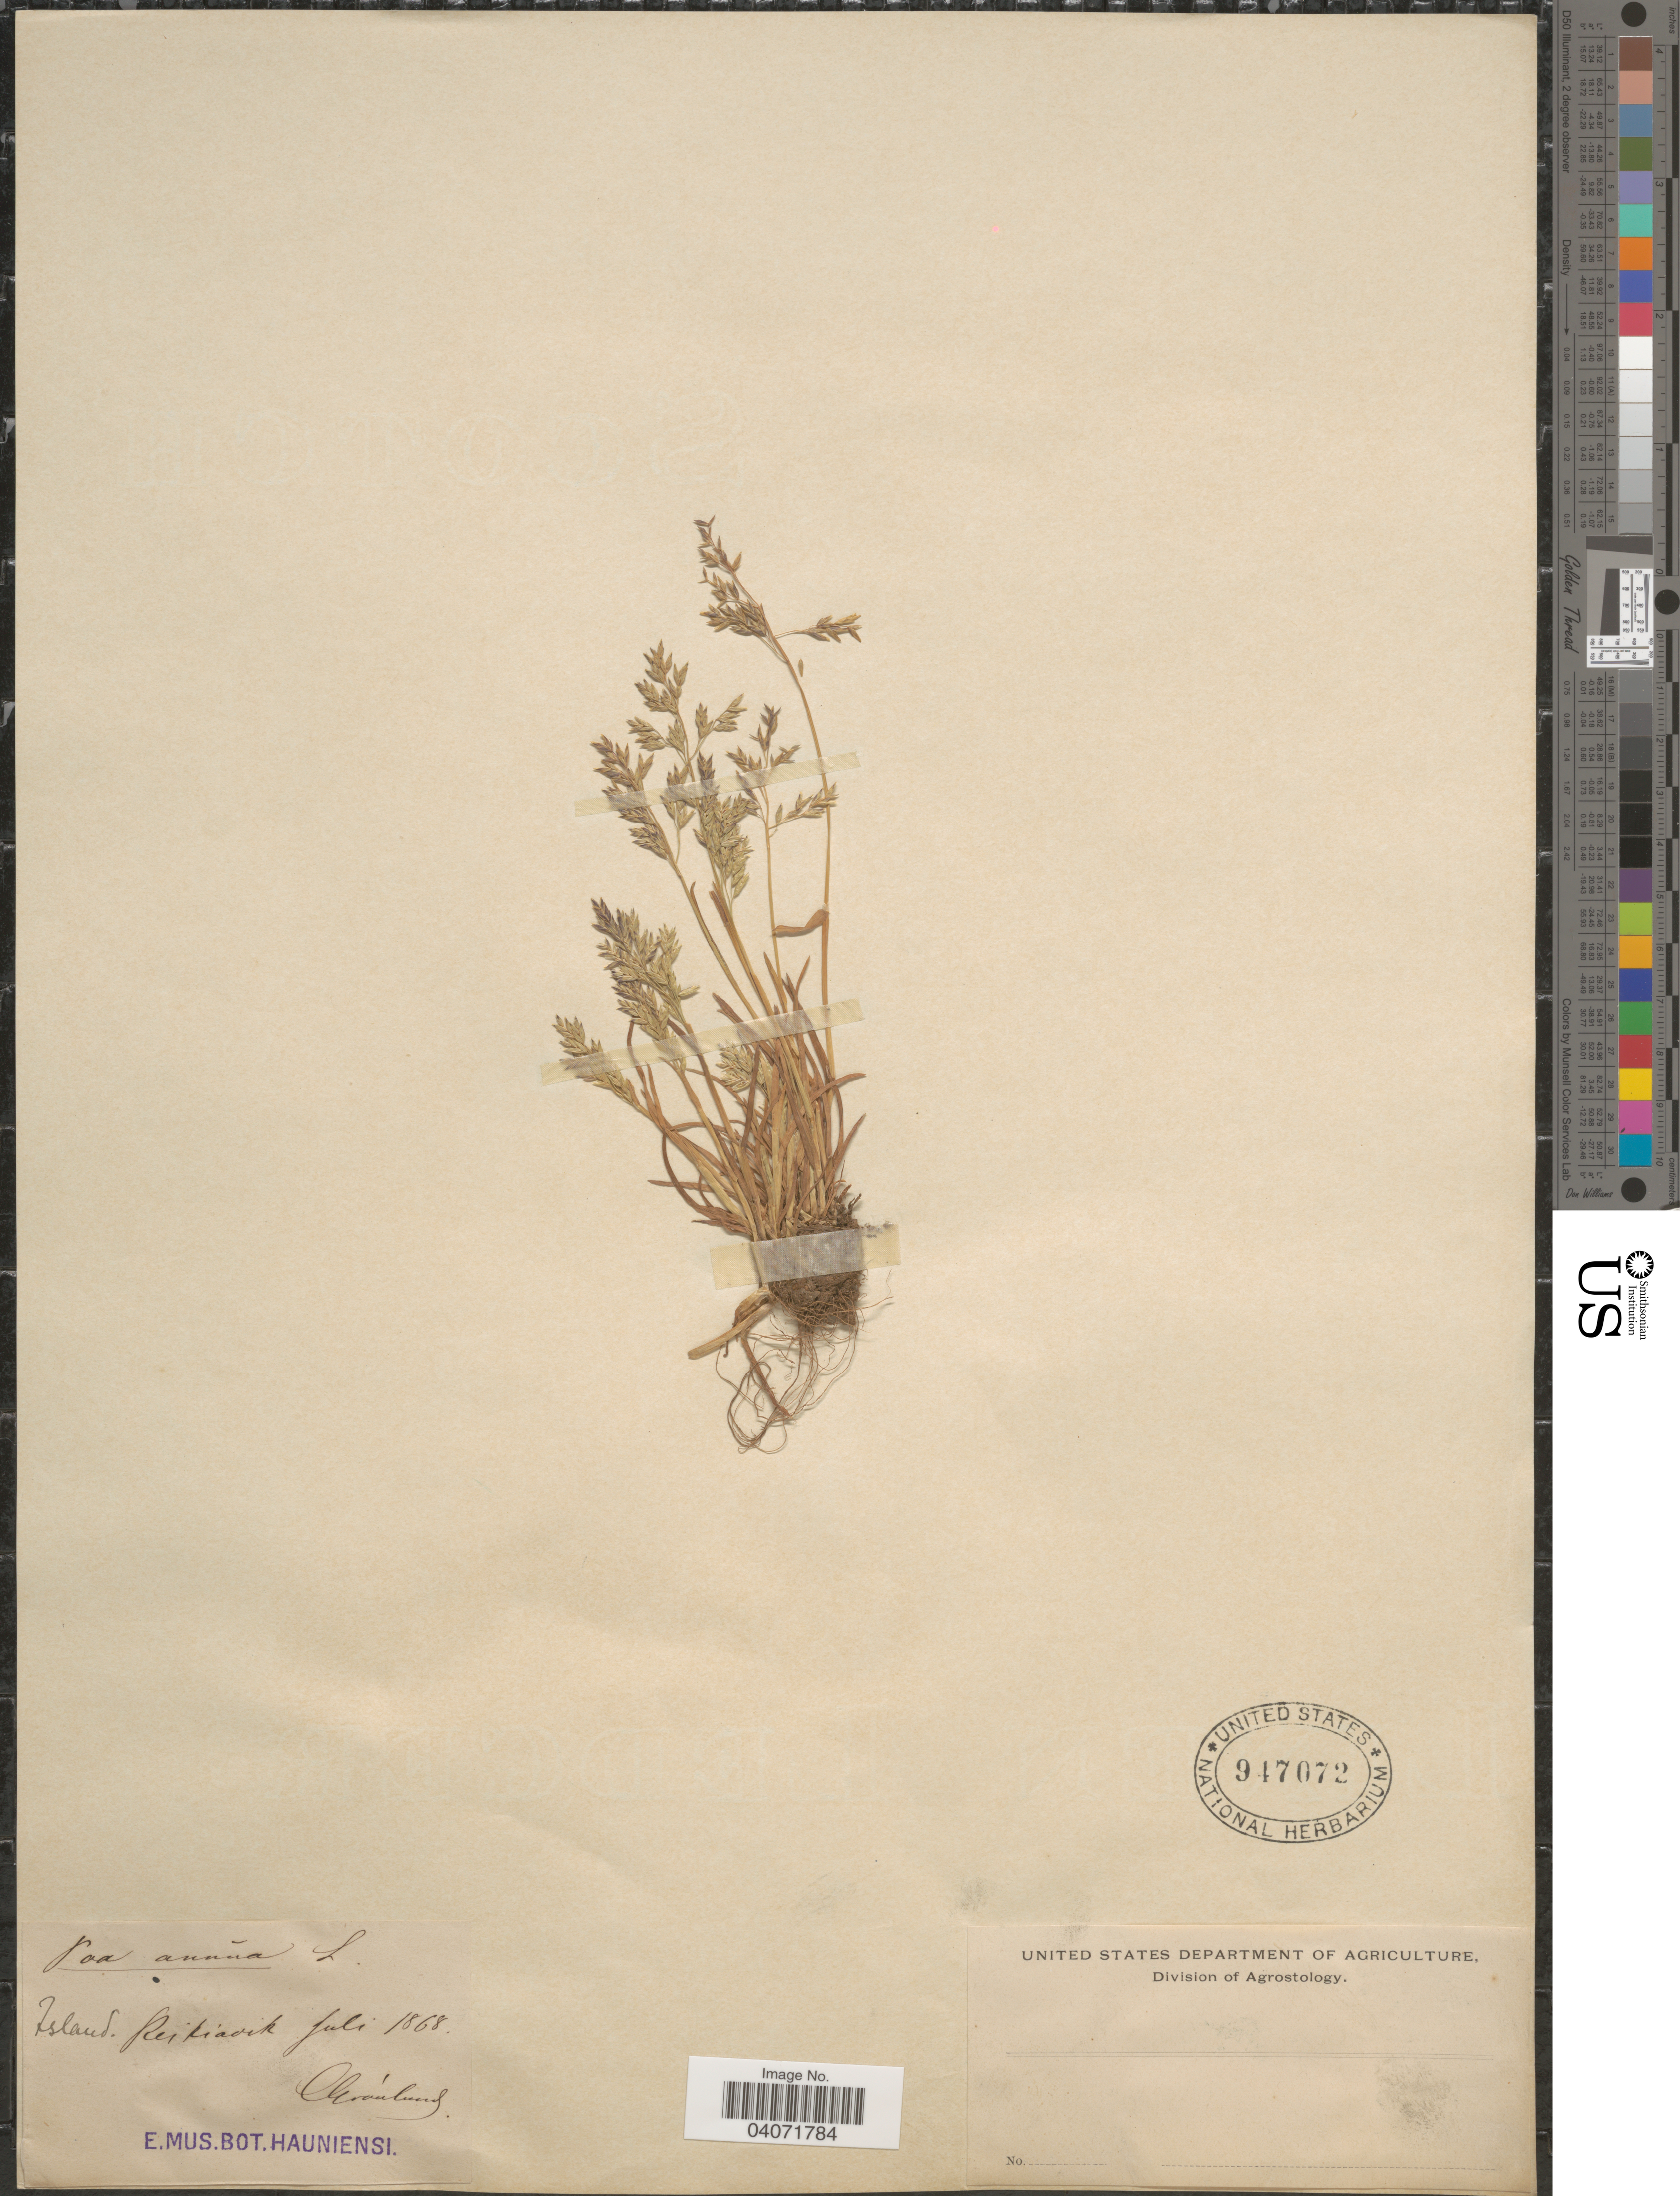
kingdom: Plantae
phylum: Tracheophyta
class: Liliopsida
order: Poales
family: Poaceae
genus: Poa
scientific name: Poa annua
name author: L.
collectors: C. Gronlund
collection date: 1868-07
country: Iceland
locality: Island. Reikiavik.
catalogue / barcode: US 947072